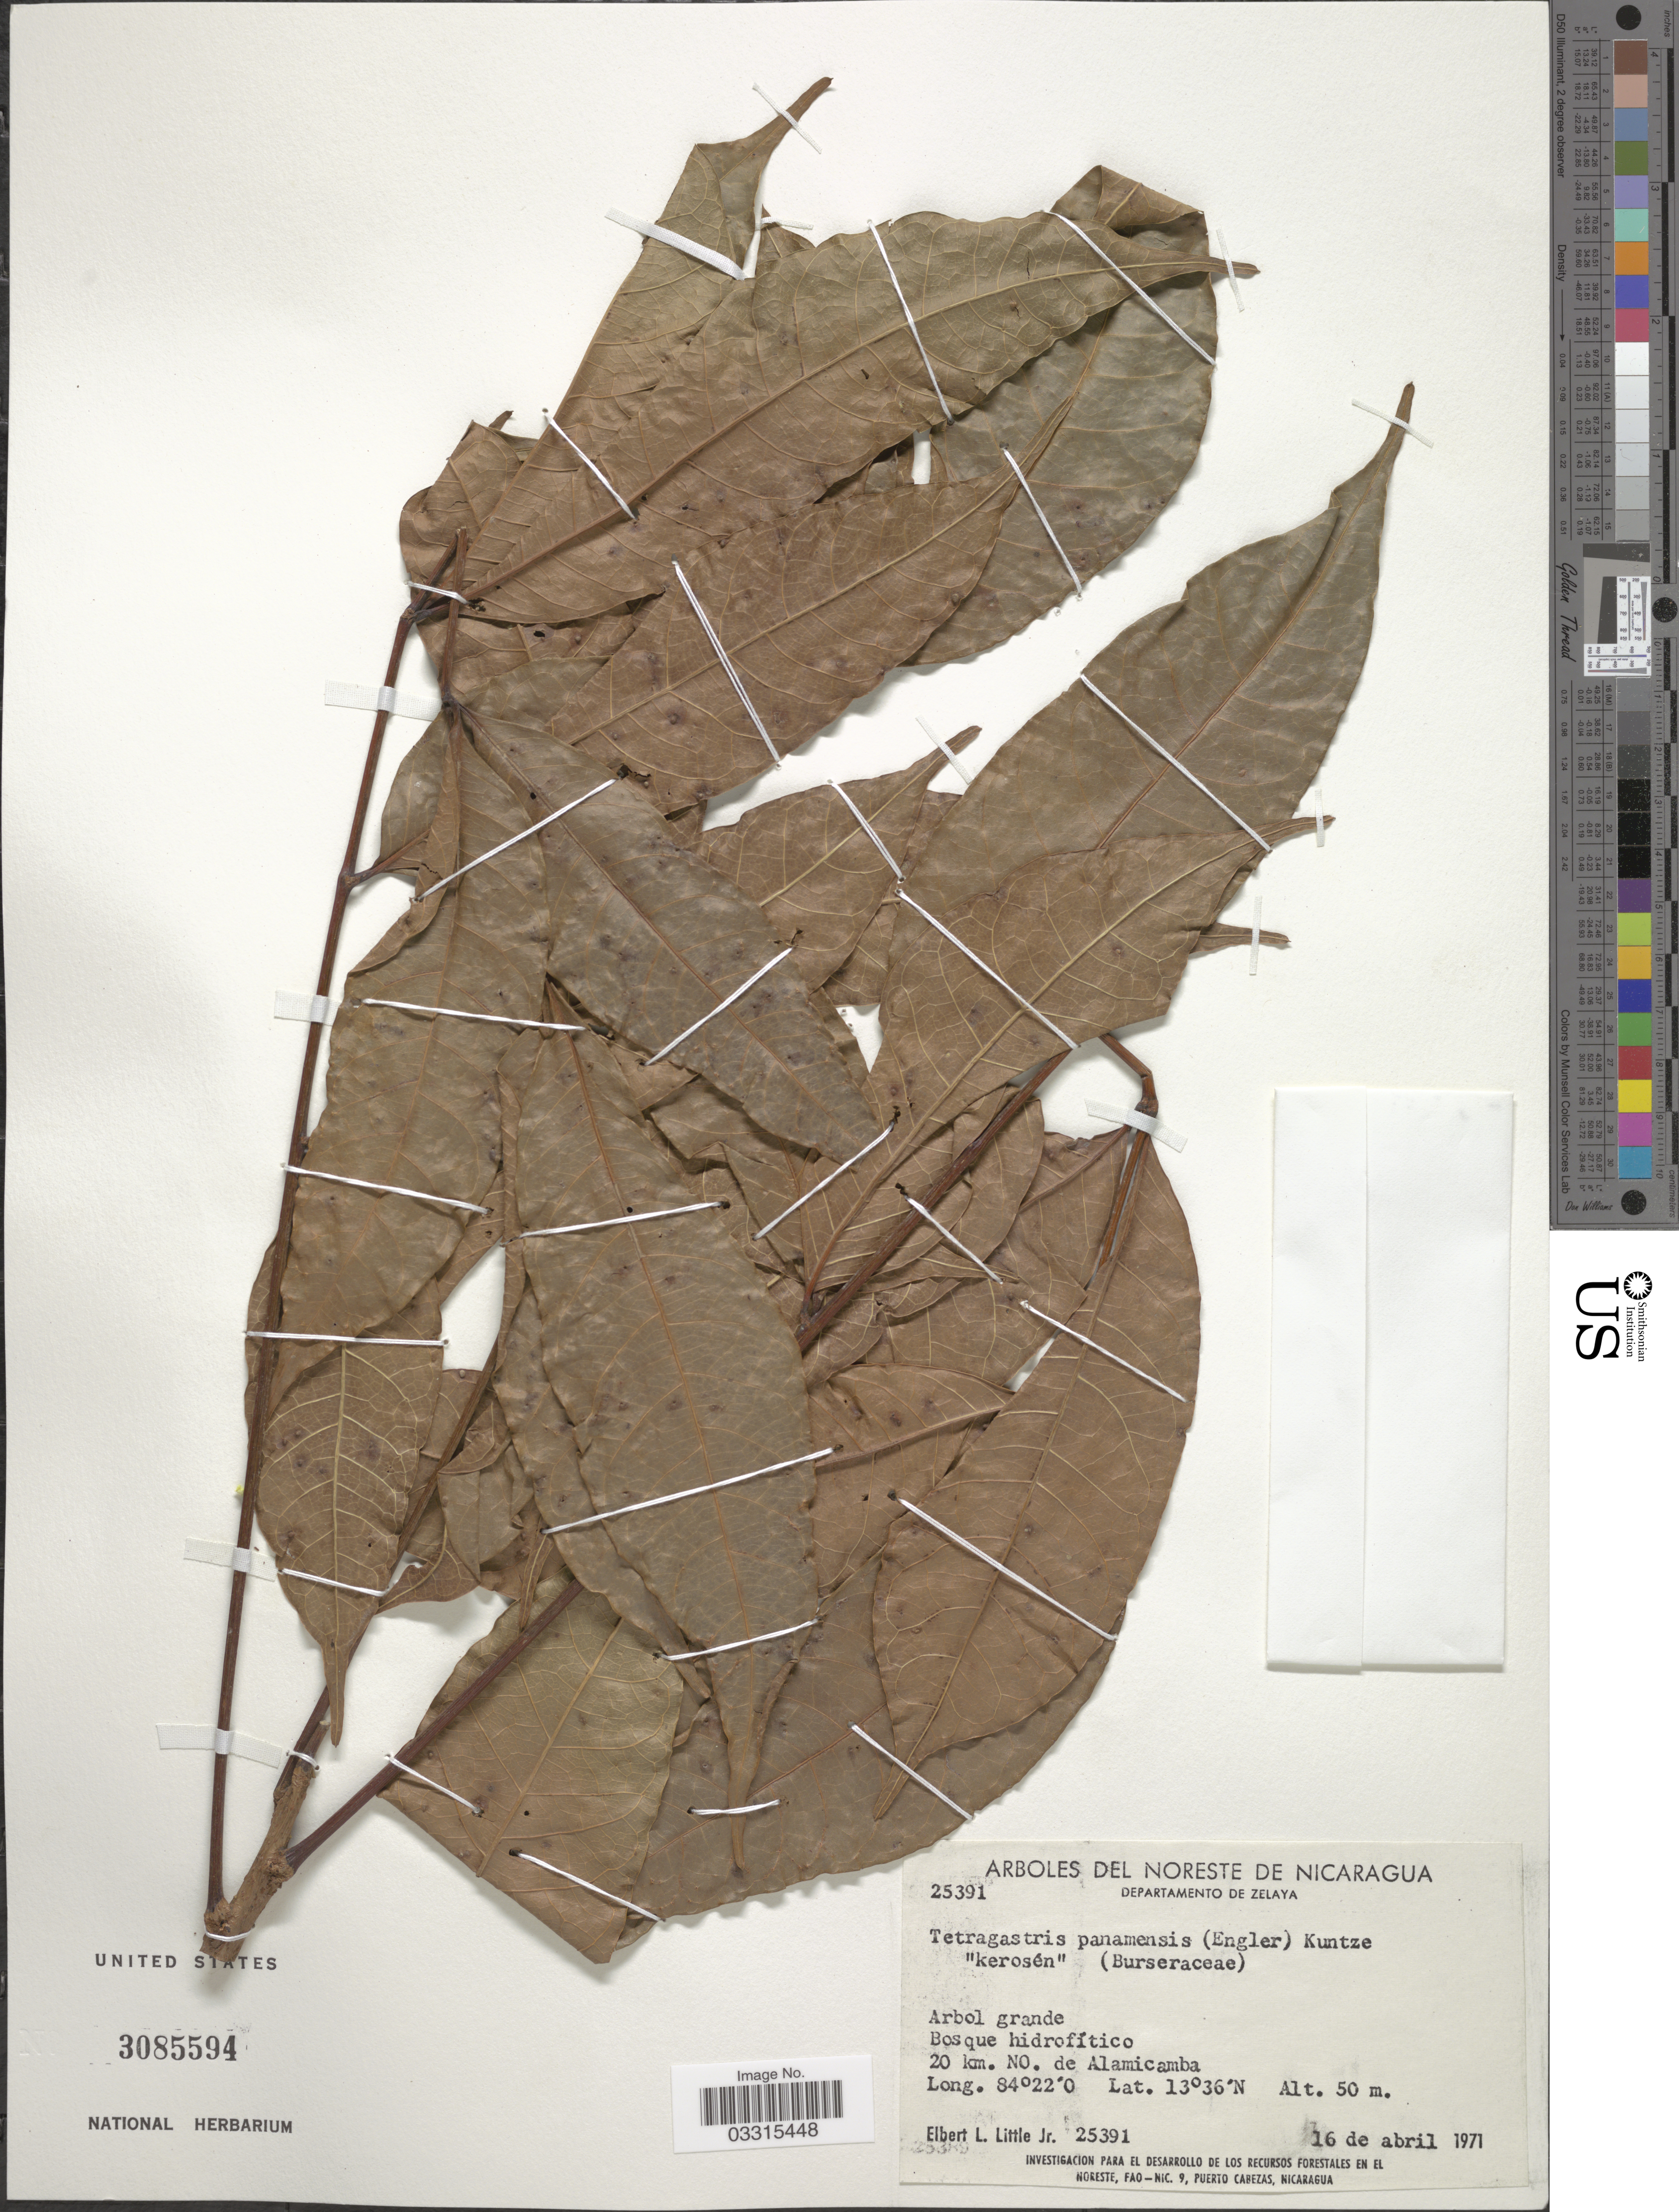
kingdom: Plantae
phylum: Tracheophyta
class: Magnoliopsida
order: Sapindales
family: Burseraceae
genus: Protium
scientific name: Protium stevensonii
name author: (Standl.) Daly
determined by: Daly, Douglas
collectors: E. L. Little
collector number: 25391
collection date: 1971-04-16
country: Nicaragua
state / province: Atlántico Norte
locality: Arboles del Noreste de Nicaragua. Departamento de Zelaya. 20 km. No. de Alamicamba.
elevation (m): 50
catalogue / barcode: US 3085594